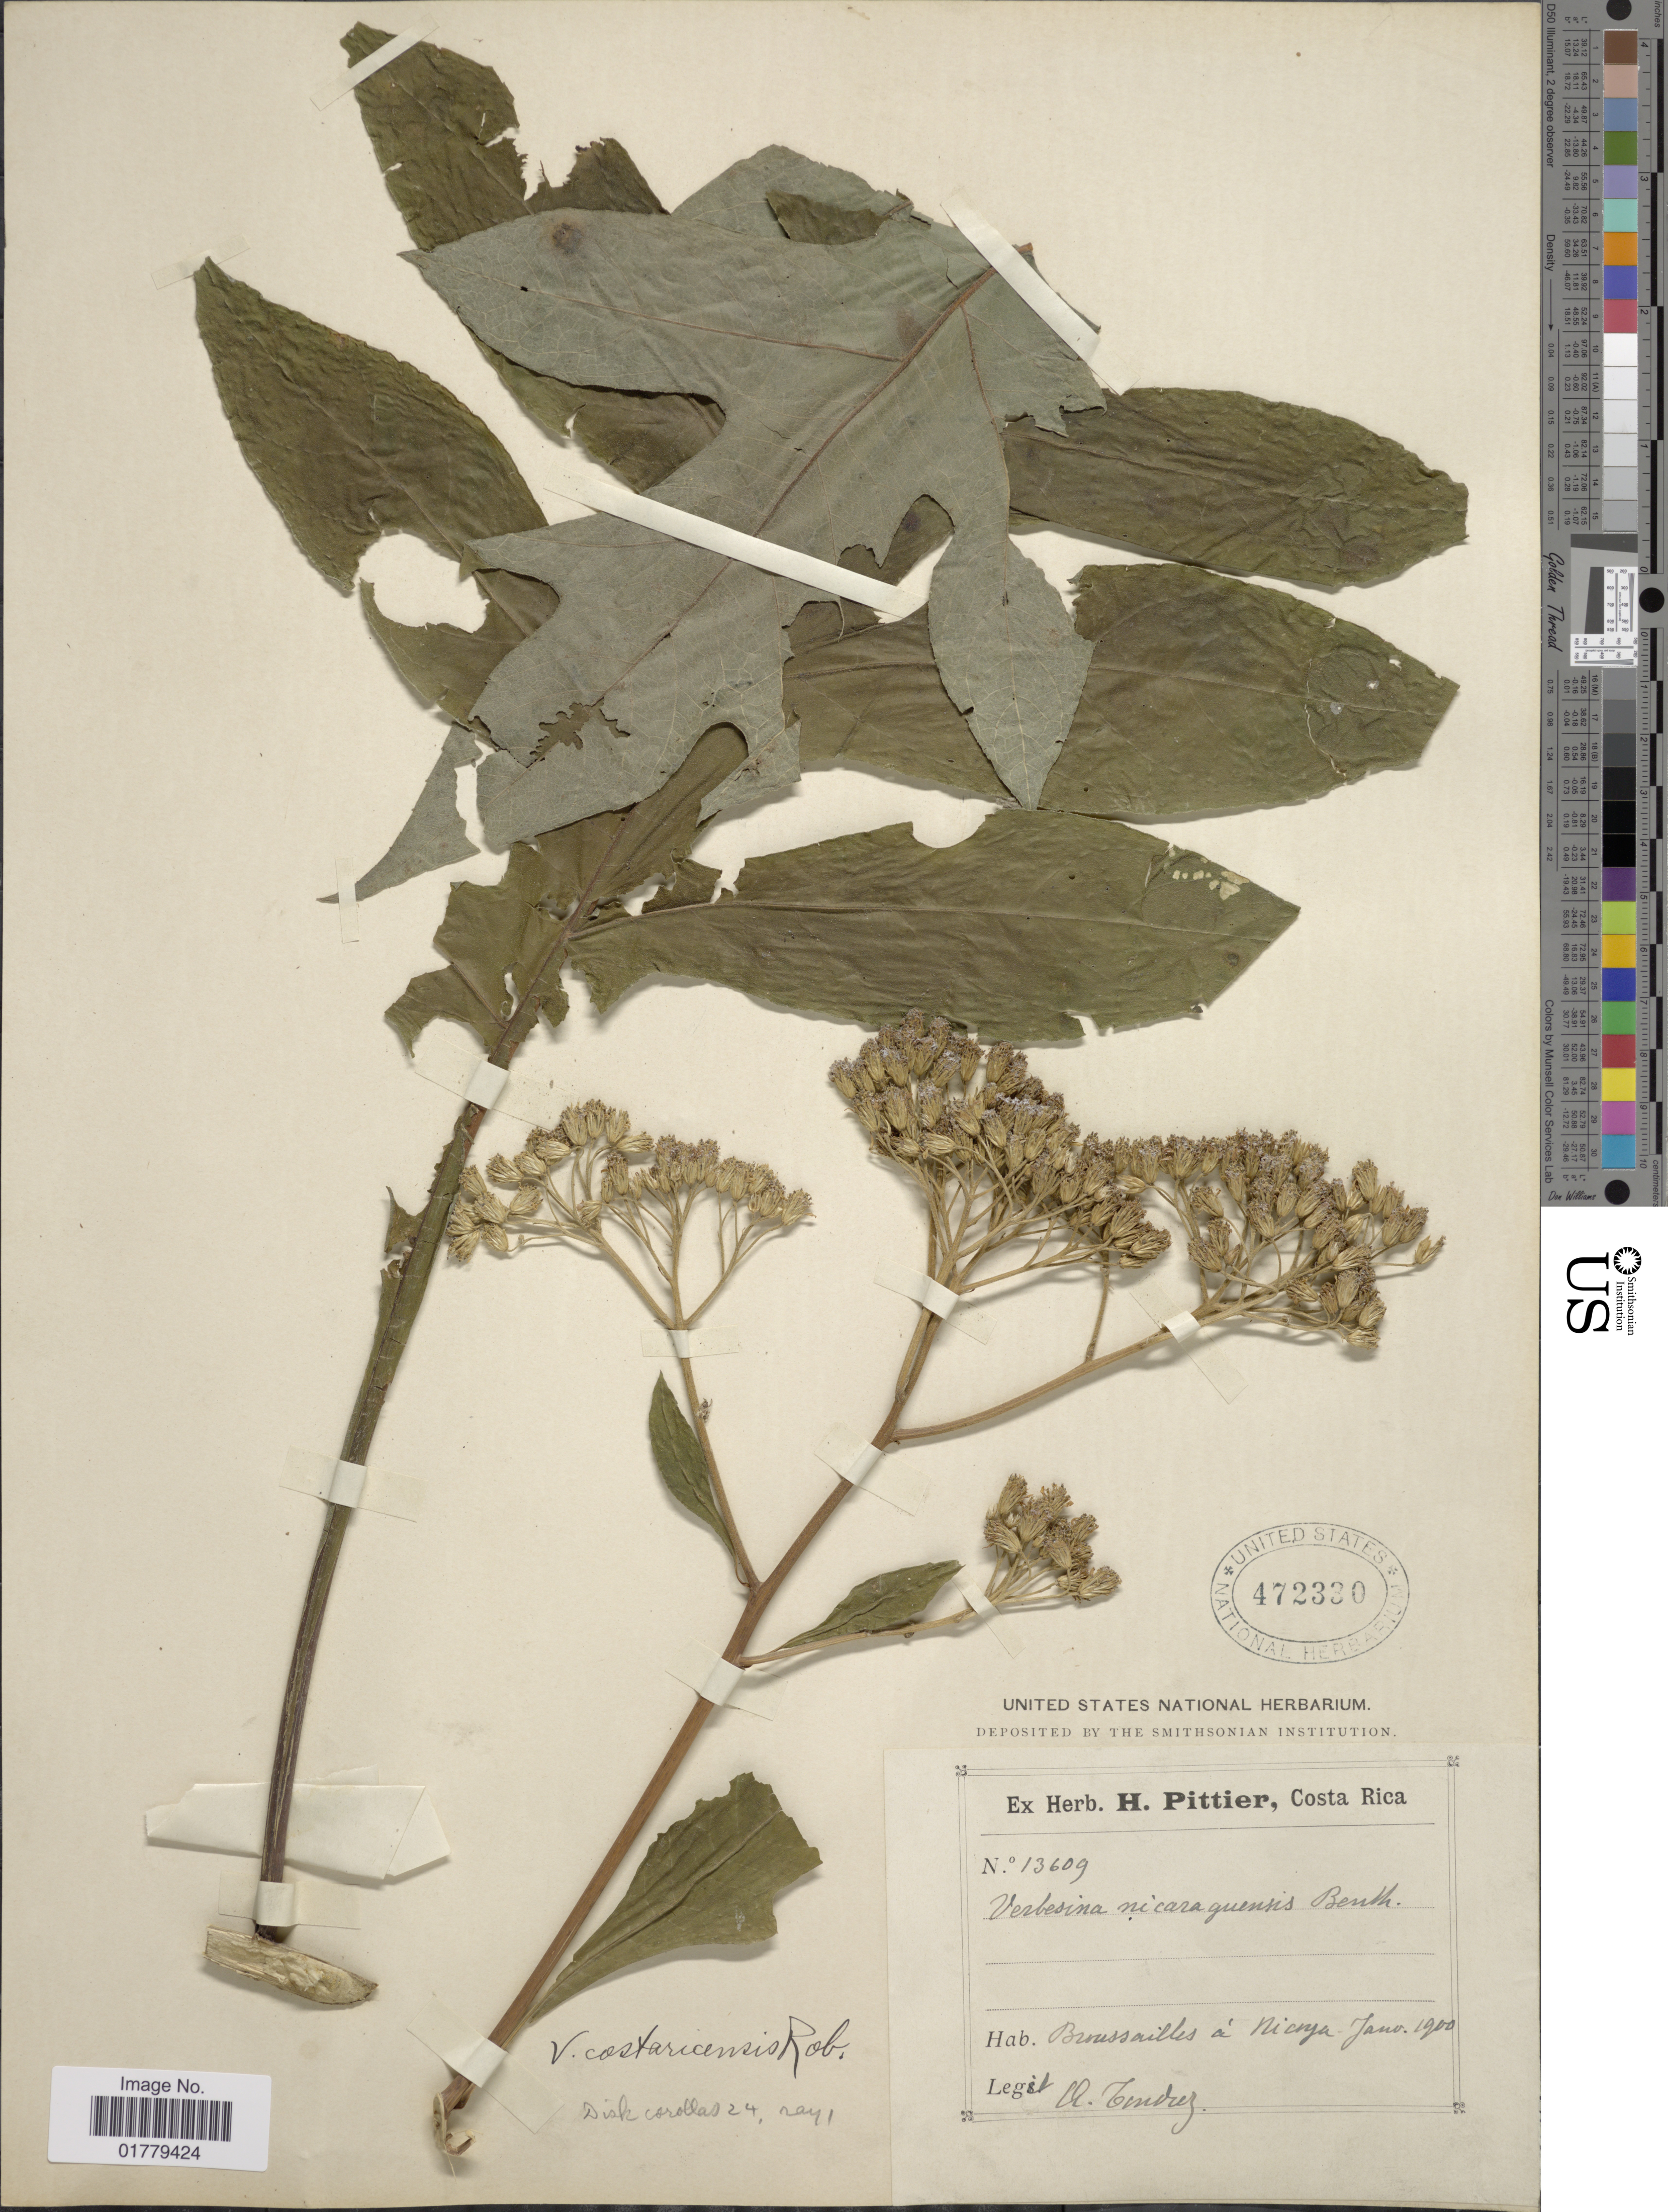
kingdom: Plantae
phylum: Tracheophyta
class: Magnoliopsida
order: Asterales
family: Asteraceae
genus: Verbesina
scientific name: Verbesina costaricensis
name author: B.L. Rob.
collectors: A. Tonduz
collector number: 13609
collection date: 1900-01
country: Costa Rica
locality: á Nicoya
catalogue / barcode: US 472330